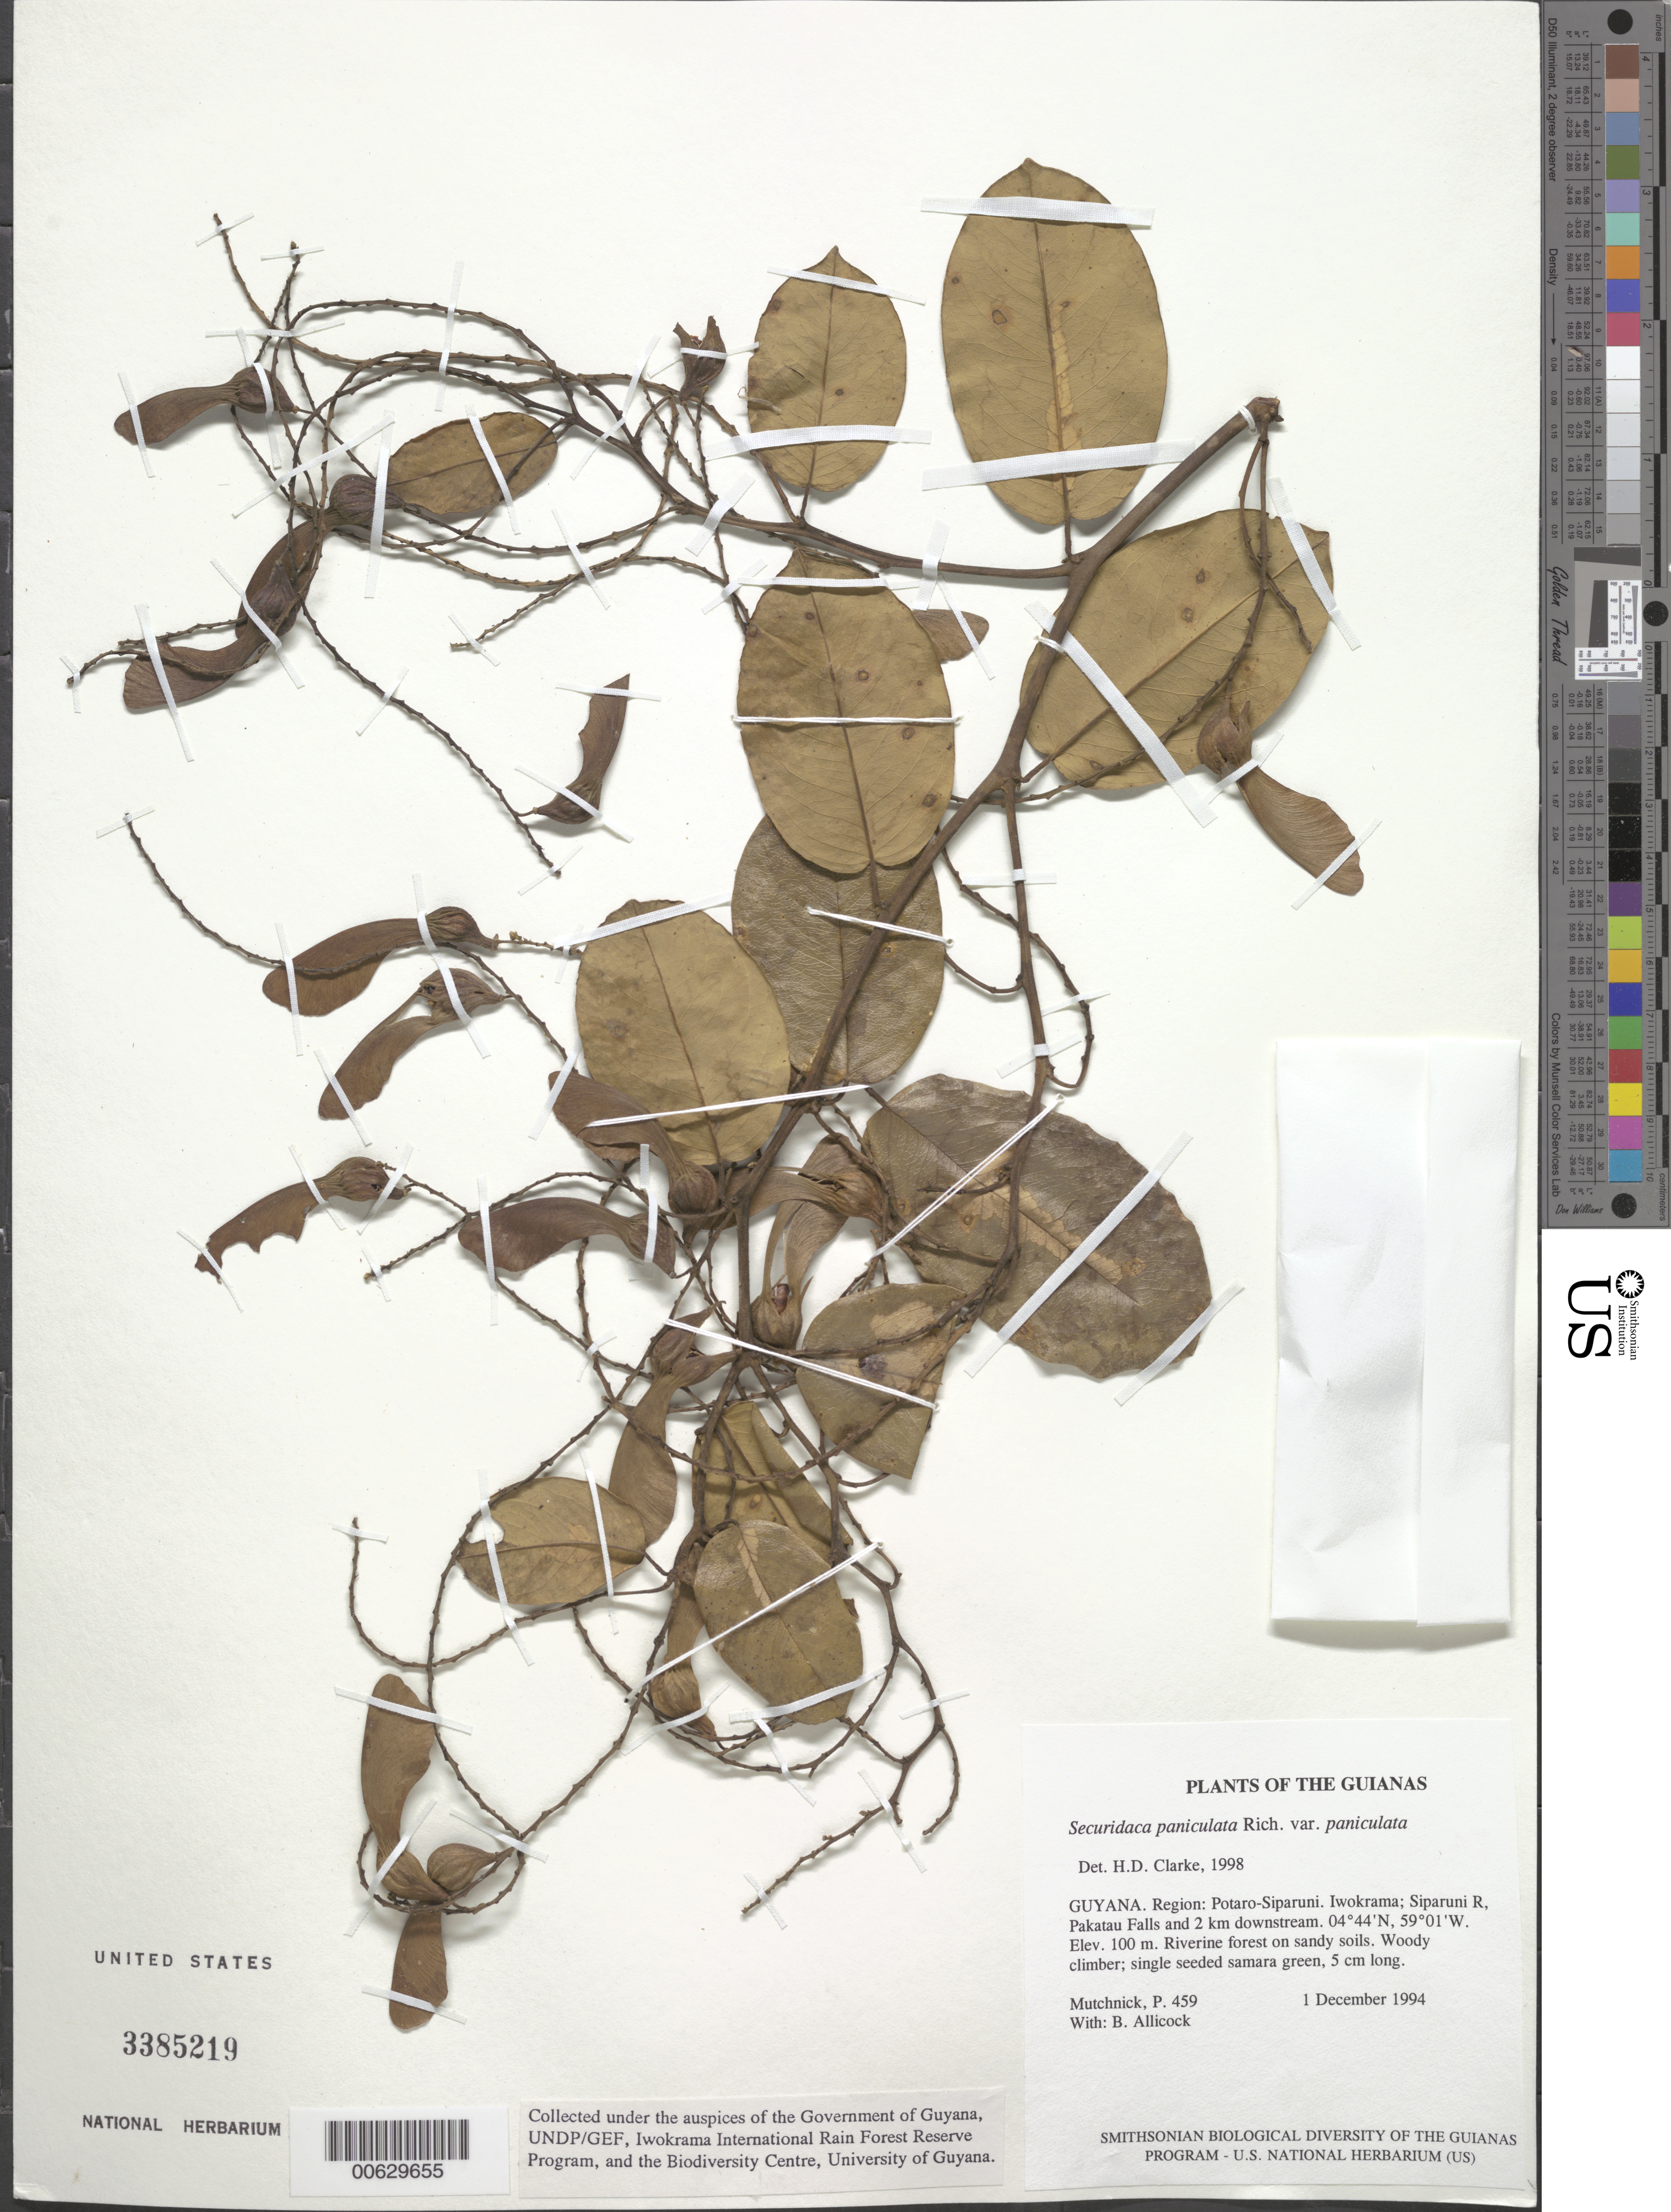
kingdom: Plantae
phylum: Tracheophyta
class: Magnoliopsida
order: Fabales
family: Polygalaceae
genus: Securidaca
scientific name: Securidaca paniculata var. paniculata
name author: Rich.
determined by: Clarke, H. D., University of North Carolina (Asheville)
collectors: P. Mutchnick & B. Allicock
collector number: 459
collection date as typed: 1 December 1994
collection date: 1994-12-01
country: Guyana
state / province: Potaro-Siparuni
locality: Iwokrama; Siparuni R, Pakatau Falls and 2 km downstream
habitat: Riverine forest on sandy soils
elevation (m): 100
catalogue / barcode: US 3385219